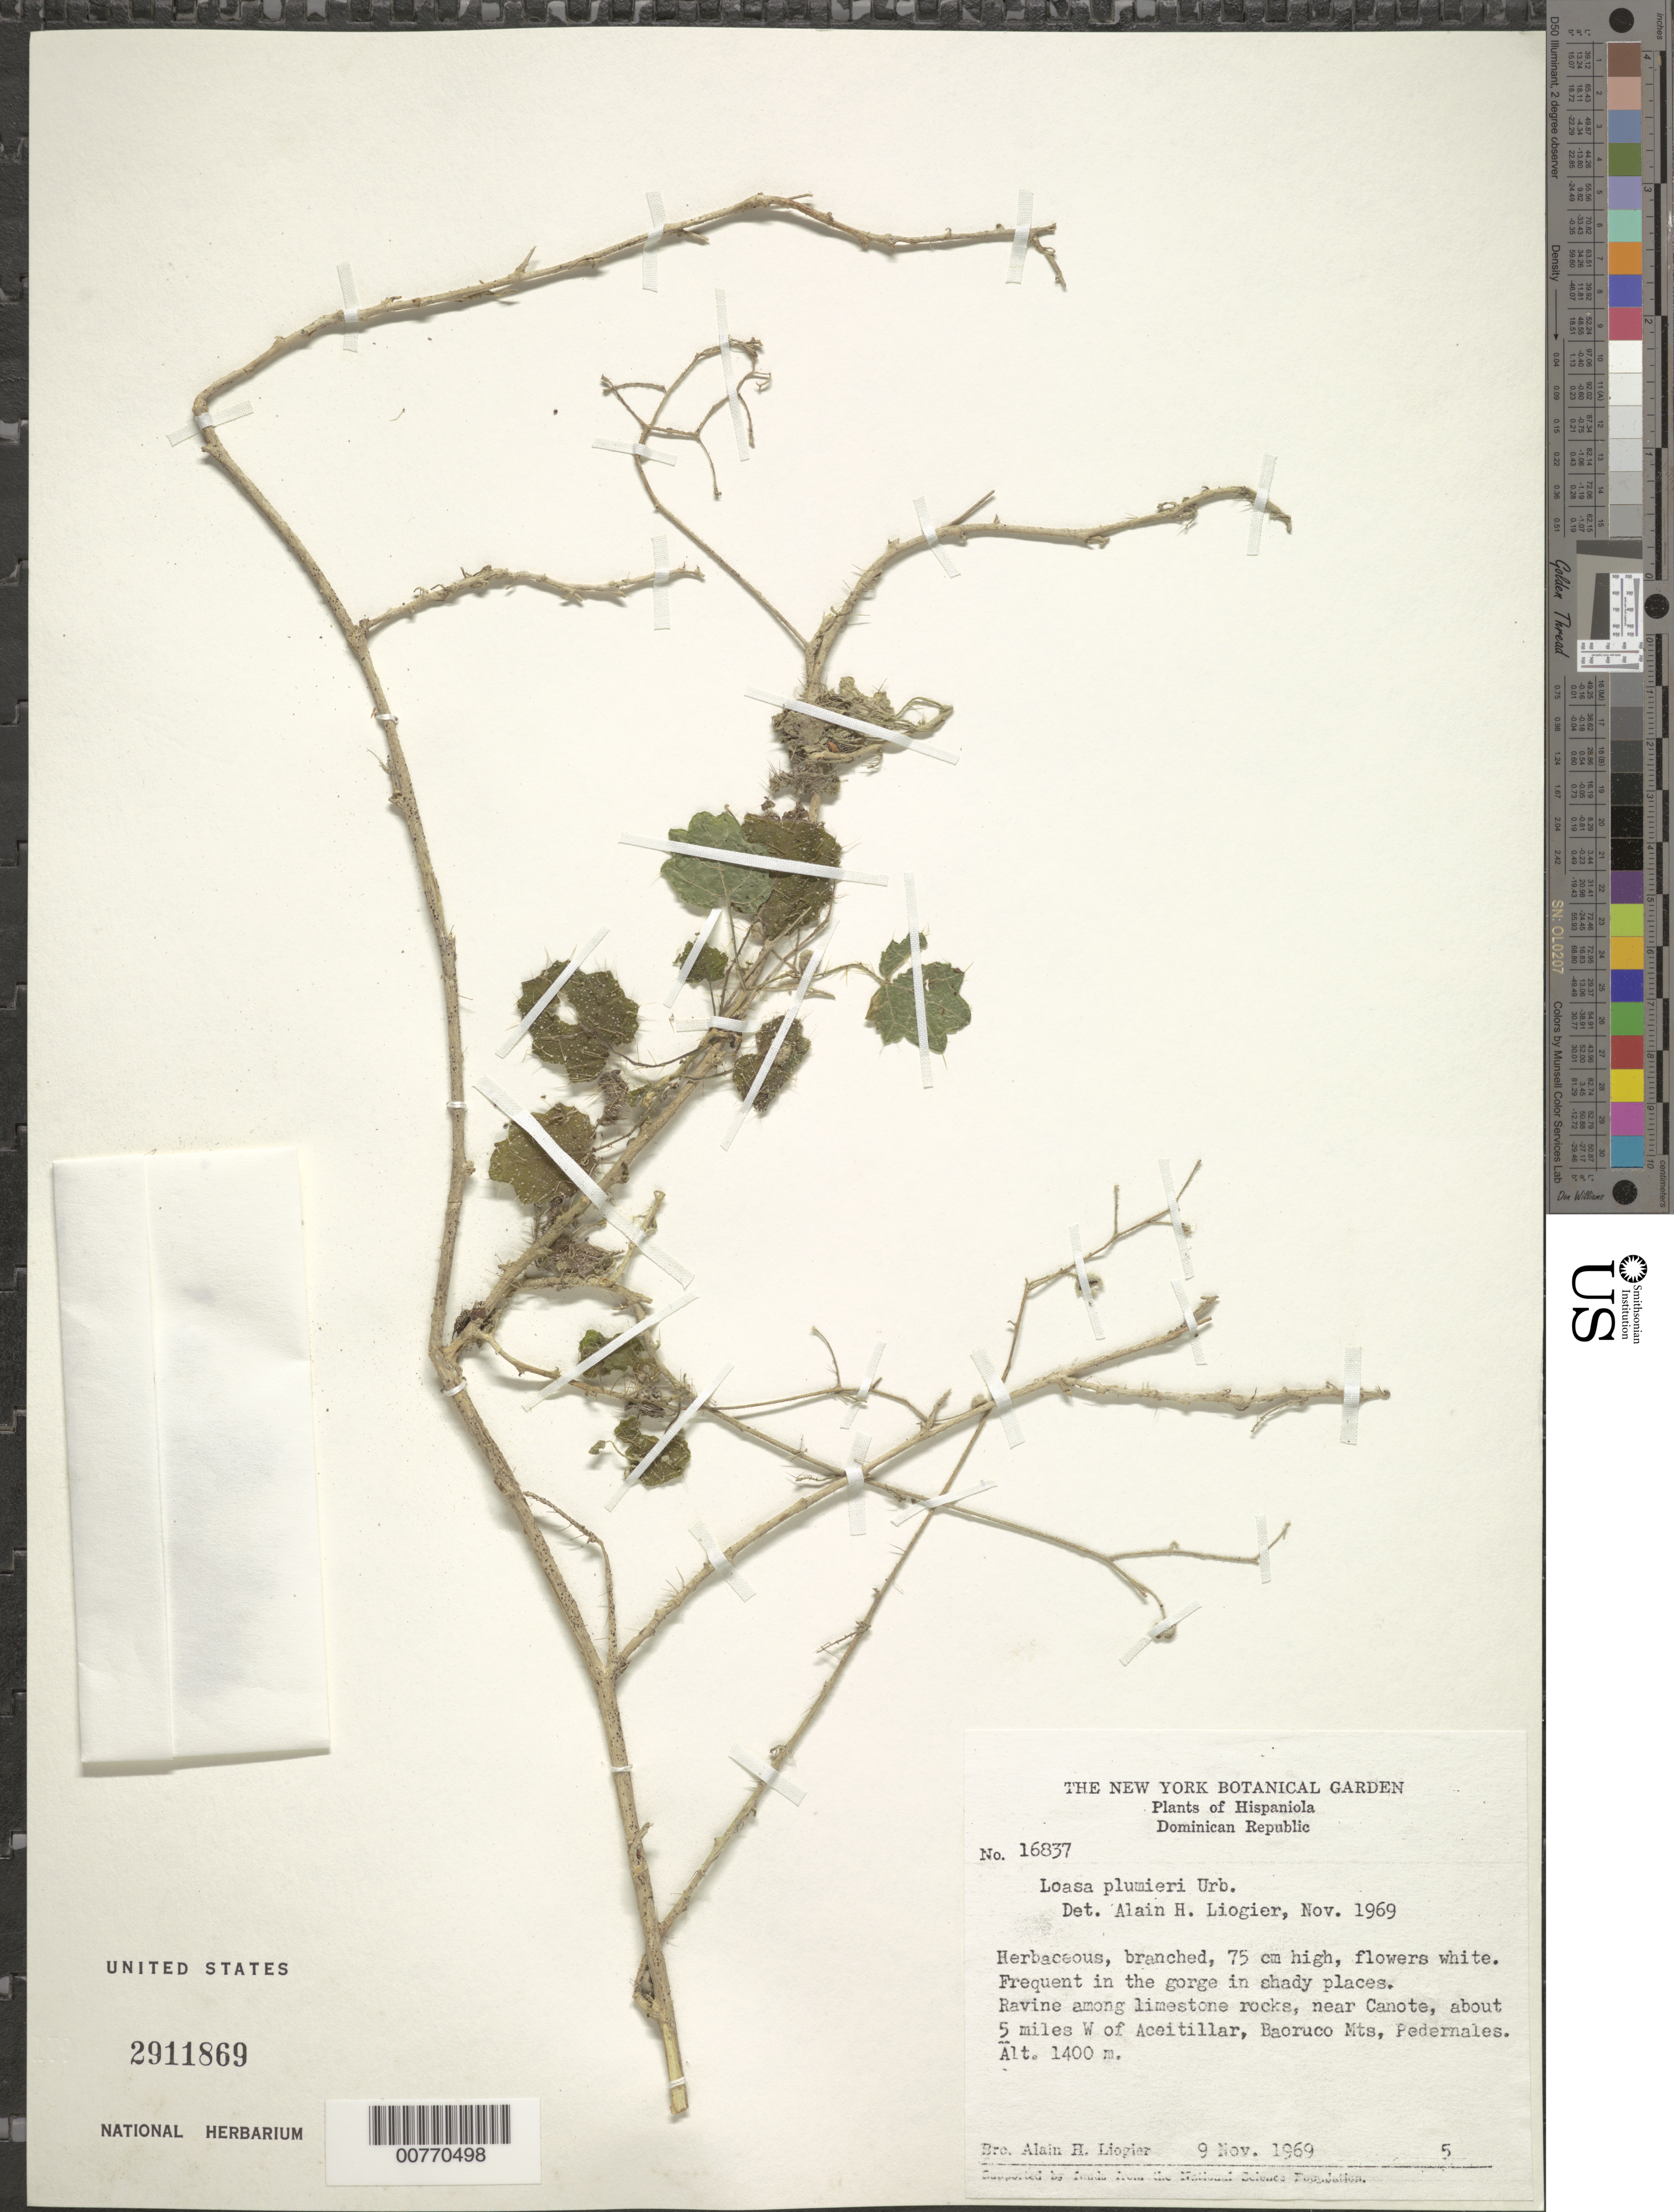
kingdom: Plantae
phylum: Tracheophyta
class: Magnoliopsida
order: Cornales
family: Loasaceae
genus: Aosa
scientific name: Aosa plumieri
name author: (Urb.) Weigend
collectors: A. H. Liogier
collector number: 16837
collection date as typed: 09 Nov 1969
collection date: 1969-11-09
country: Dominican Republic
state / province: Pedernales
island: Hispaniola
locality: Baoruco Mts., 5 miles west of Aceitillar, near Canote.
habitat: Ravine among limestone rocks.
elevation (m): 1400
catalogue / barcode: US 2911869